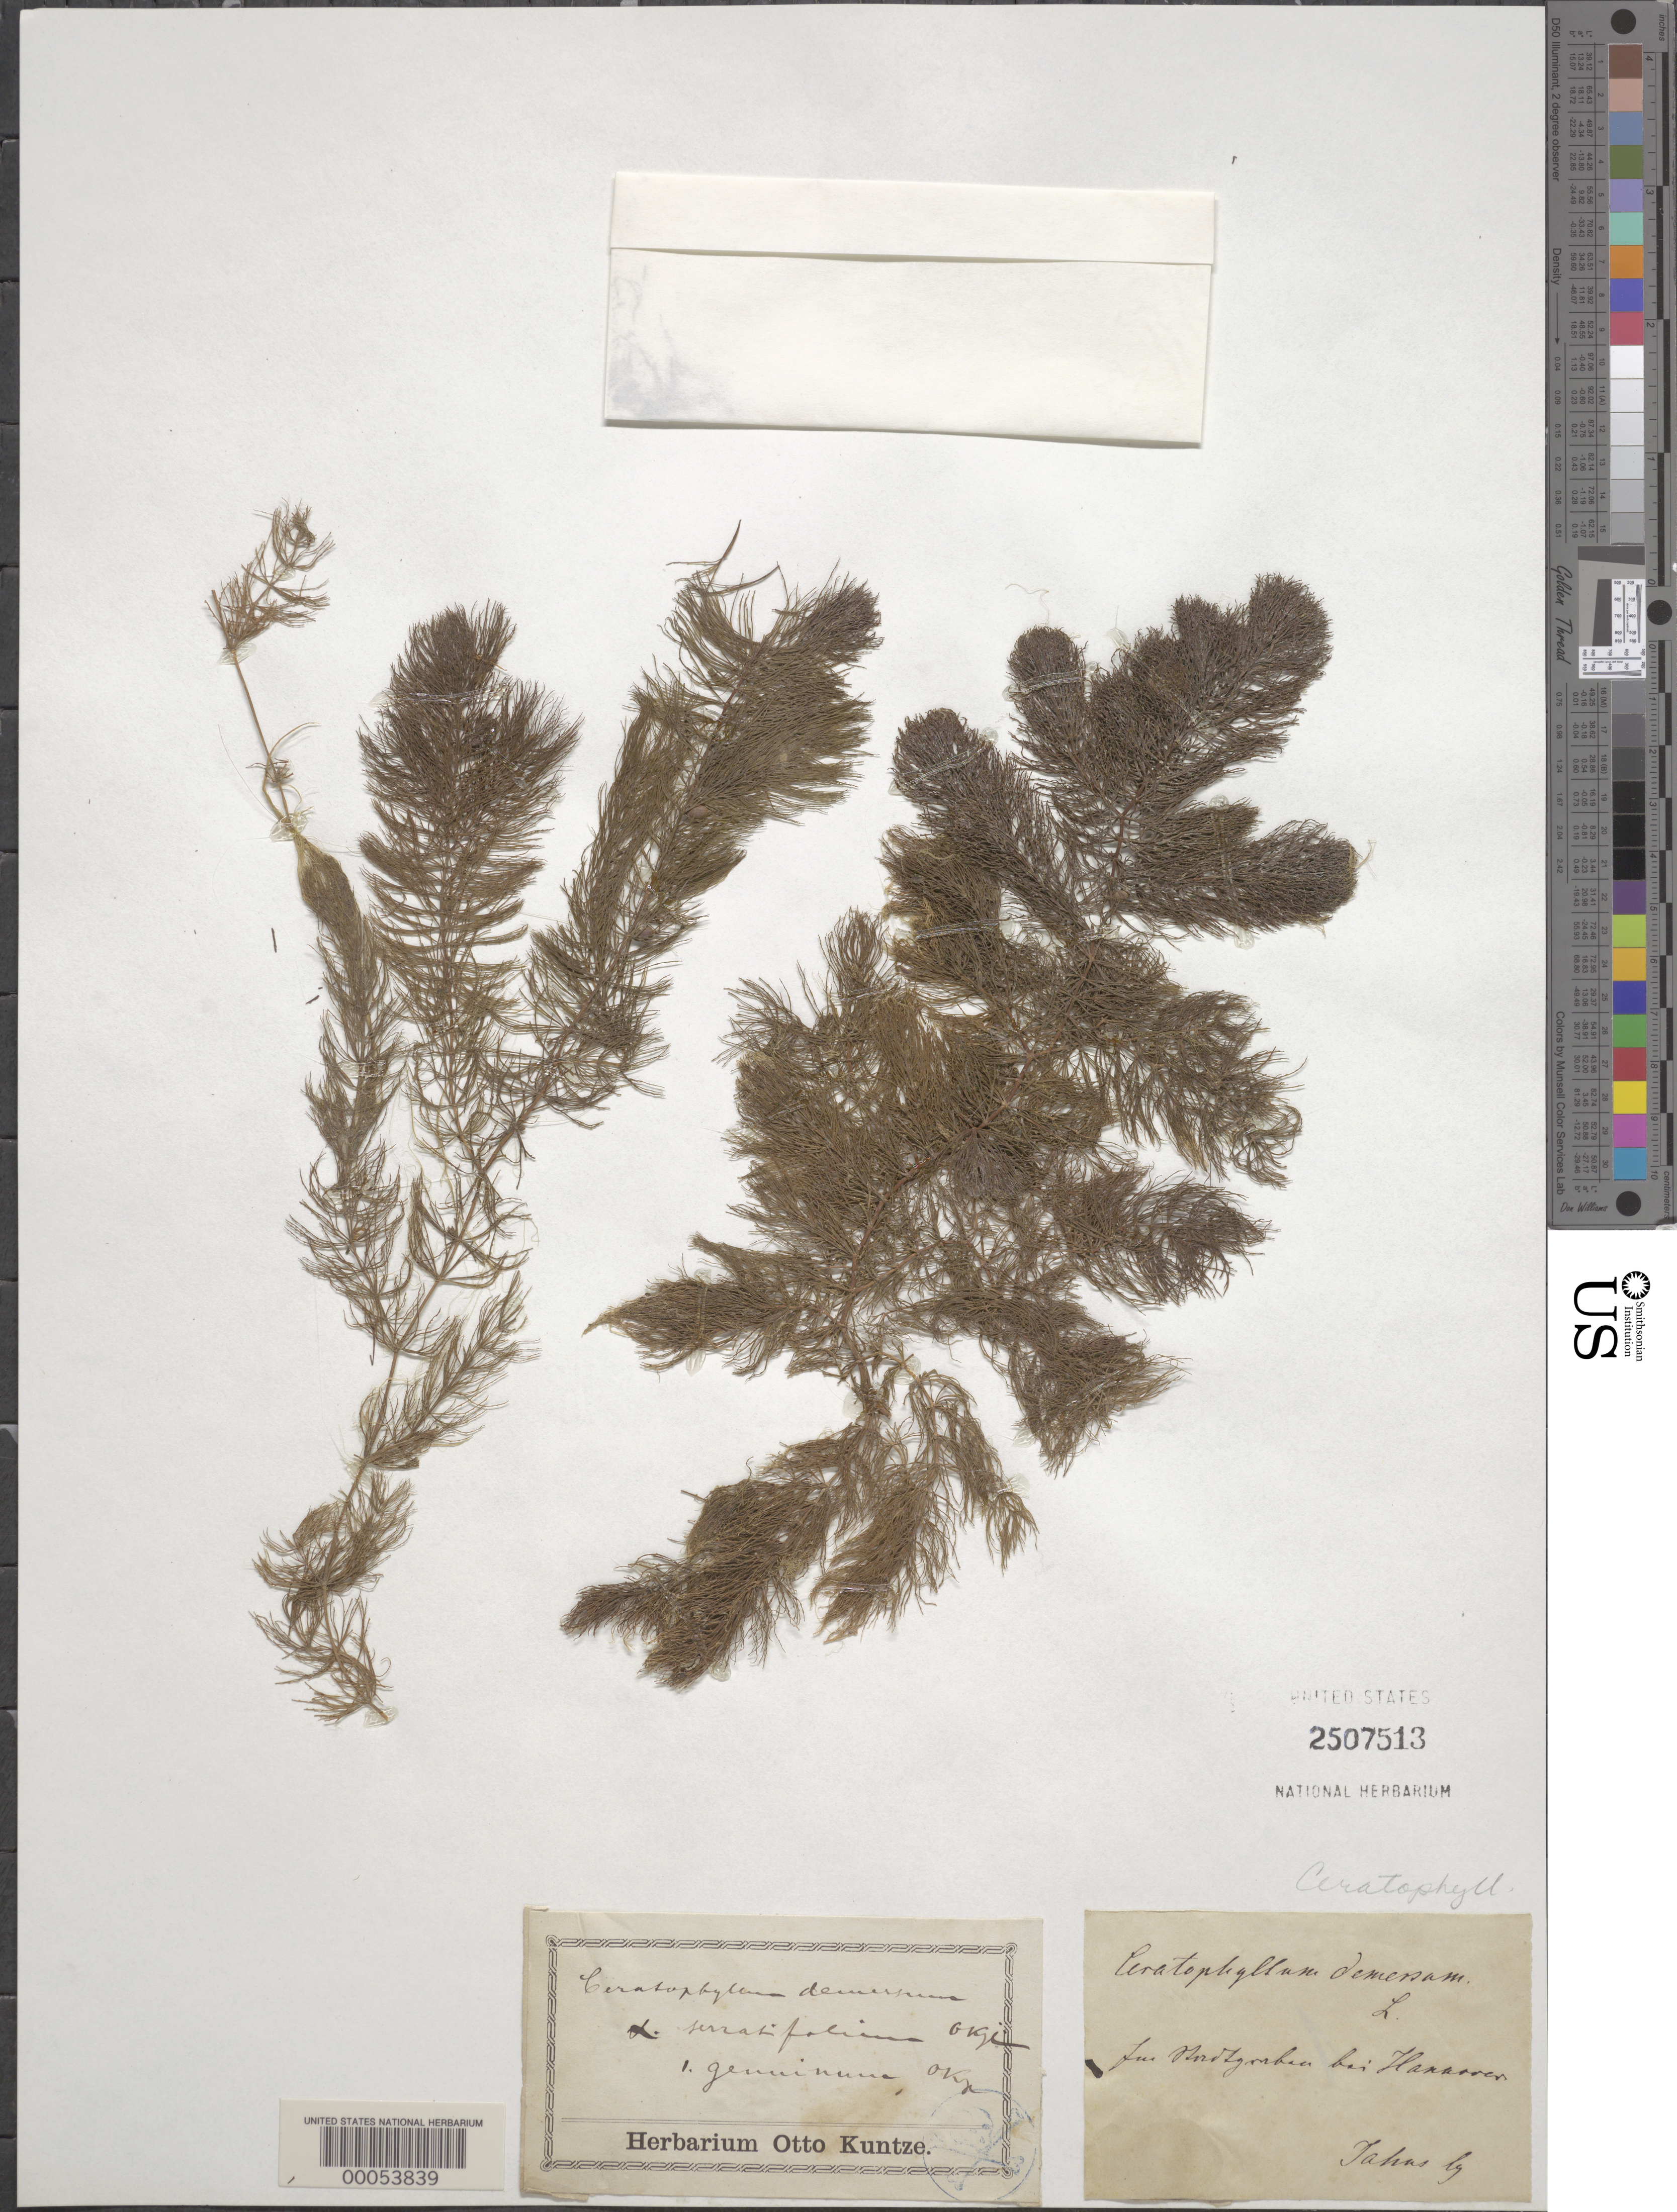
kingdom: Plantae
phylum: Tracheophyta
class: Magnoliopsida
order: Ceratophyllales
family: Ceratophyllaceae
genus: Ceratophyllum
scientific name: Ceratophyllum demersum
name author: L.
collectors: Tahas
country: Germany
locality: In Nordyungen bei Hanover. [interpreted]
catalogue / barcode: US 2507513